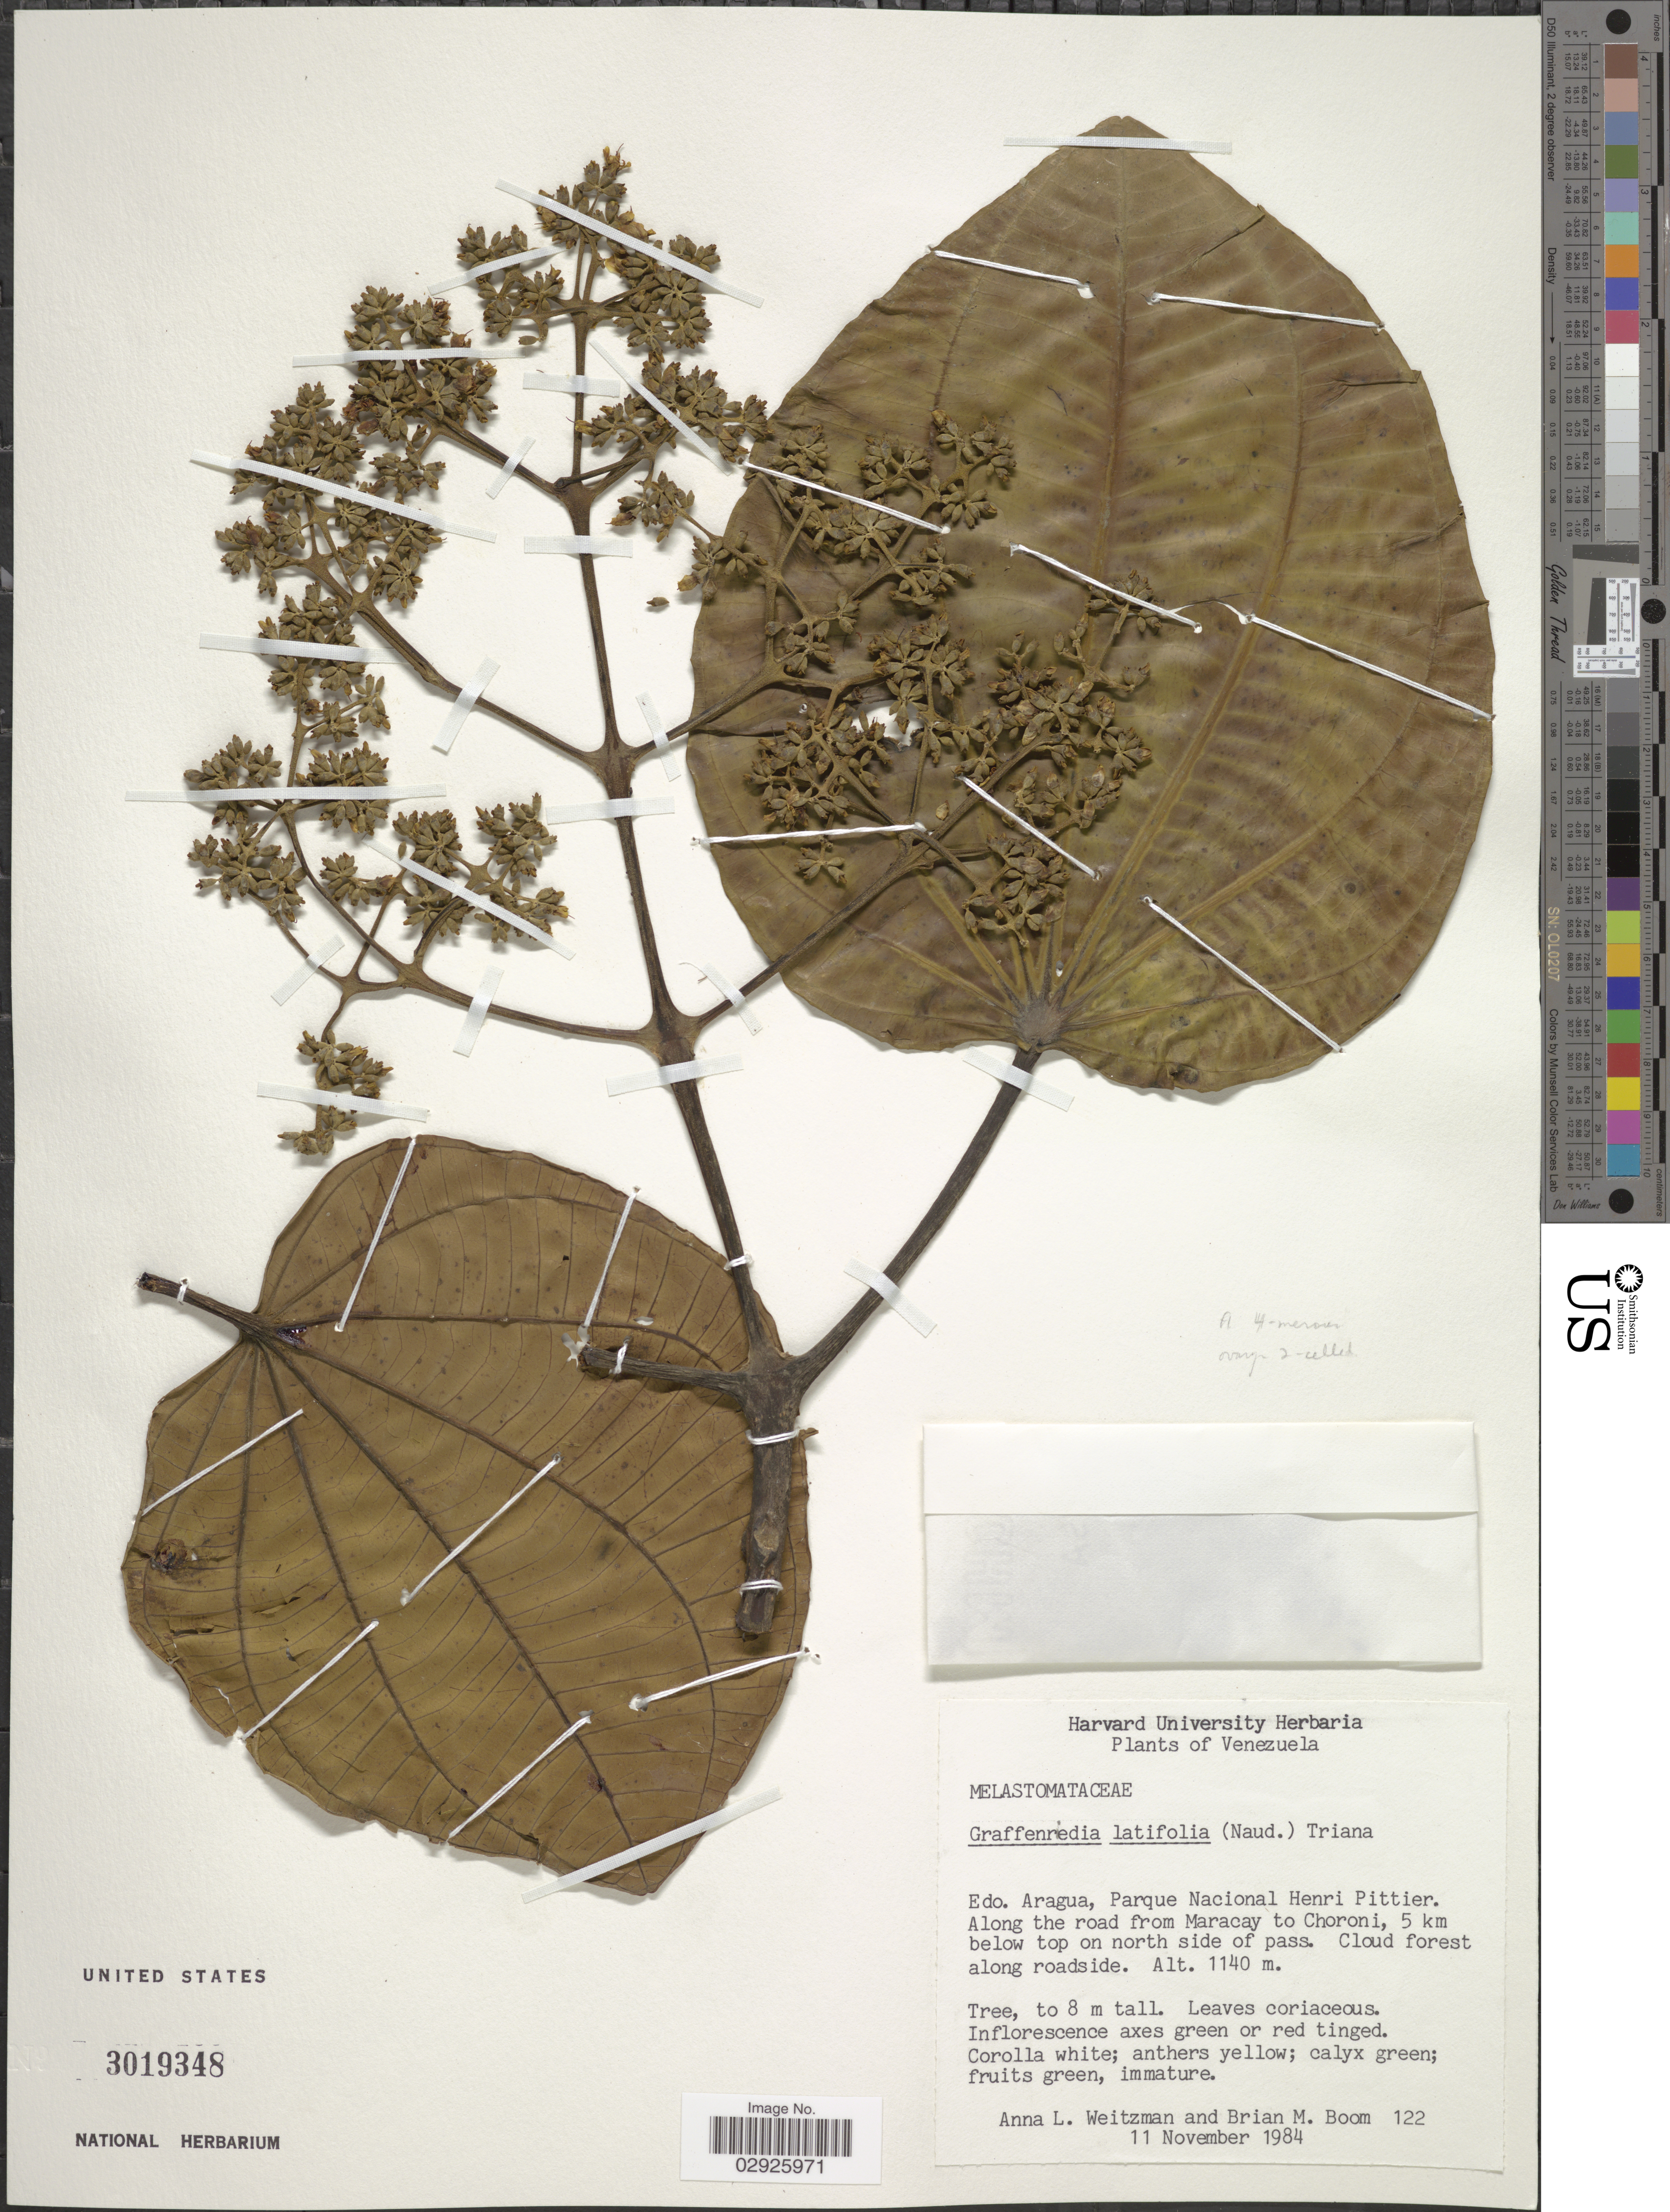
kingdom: Plantae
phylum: Tracheophyta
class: Magnoliopsida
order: Myrtales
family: Melastomataceae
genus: Graffenrieda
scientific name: Graffenrieda latifolia subsp. latifolia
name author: (Naudin) Triana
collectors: A. L. Weitzman & B. M. Boom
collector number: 122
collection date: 1984-11-11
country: Venezuela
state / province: Aragua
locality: Parque Nacional Henri Pittier. Along the road from Maracay to Choroni, 5 km below top on north side of pass.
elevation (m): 1140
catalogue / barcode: US 3019348